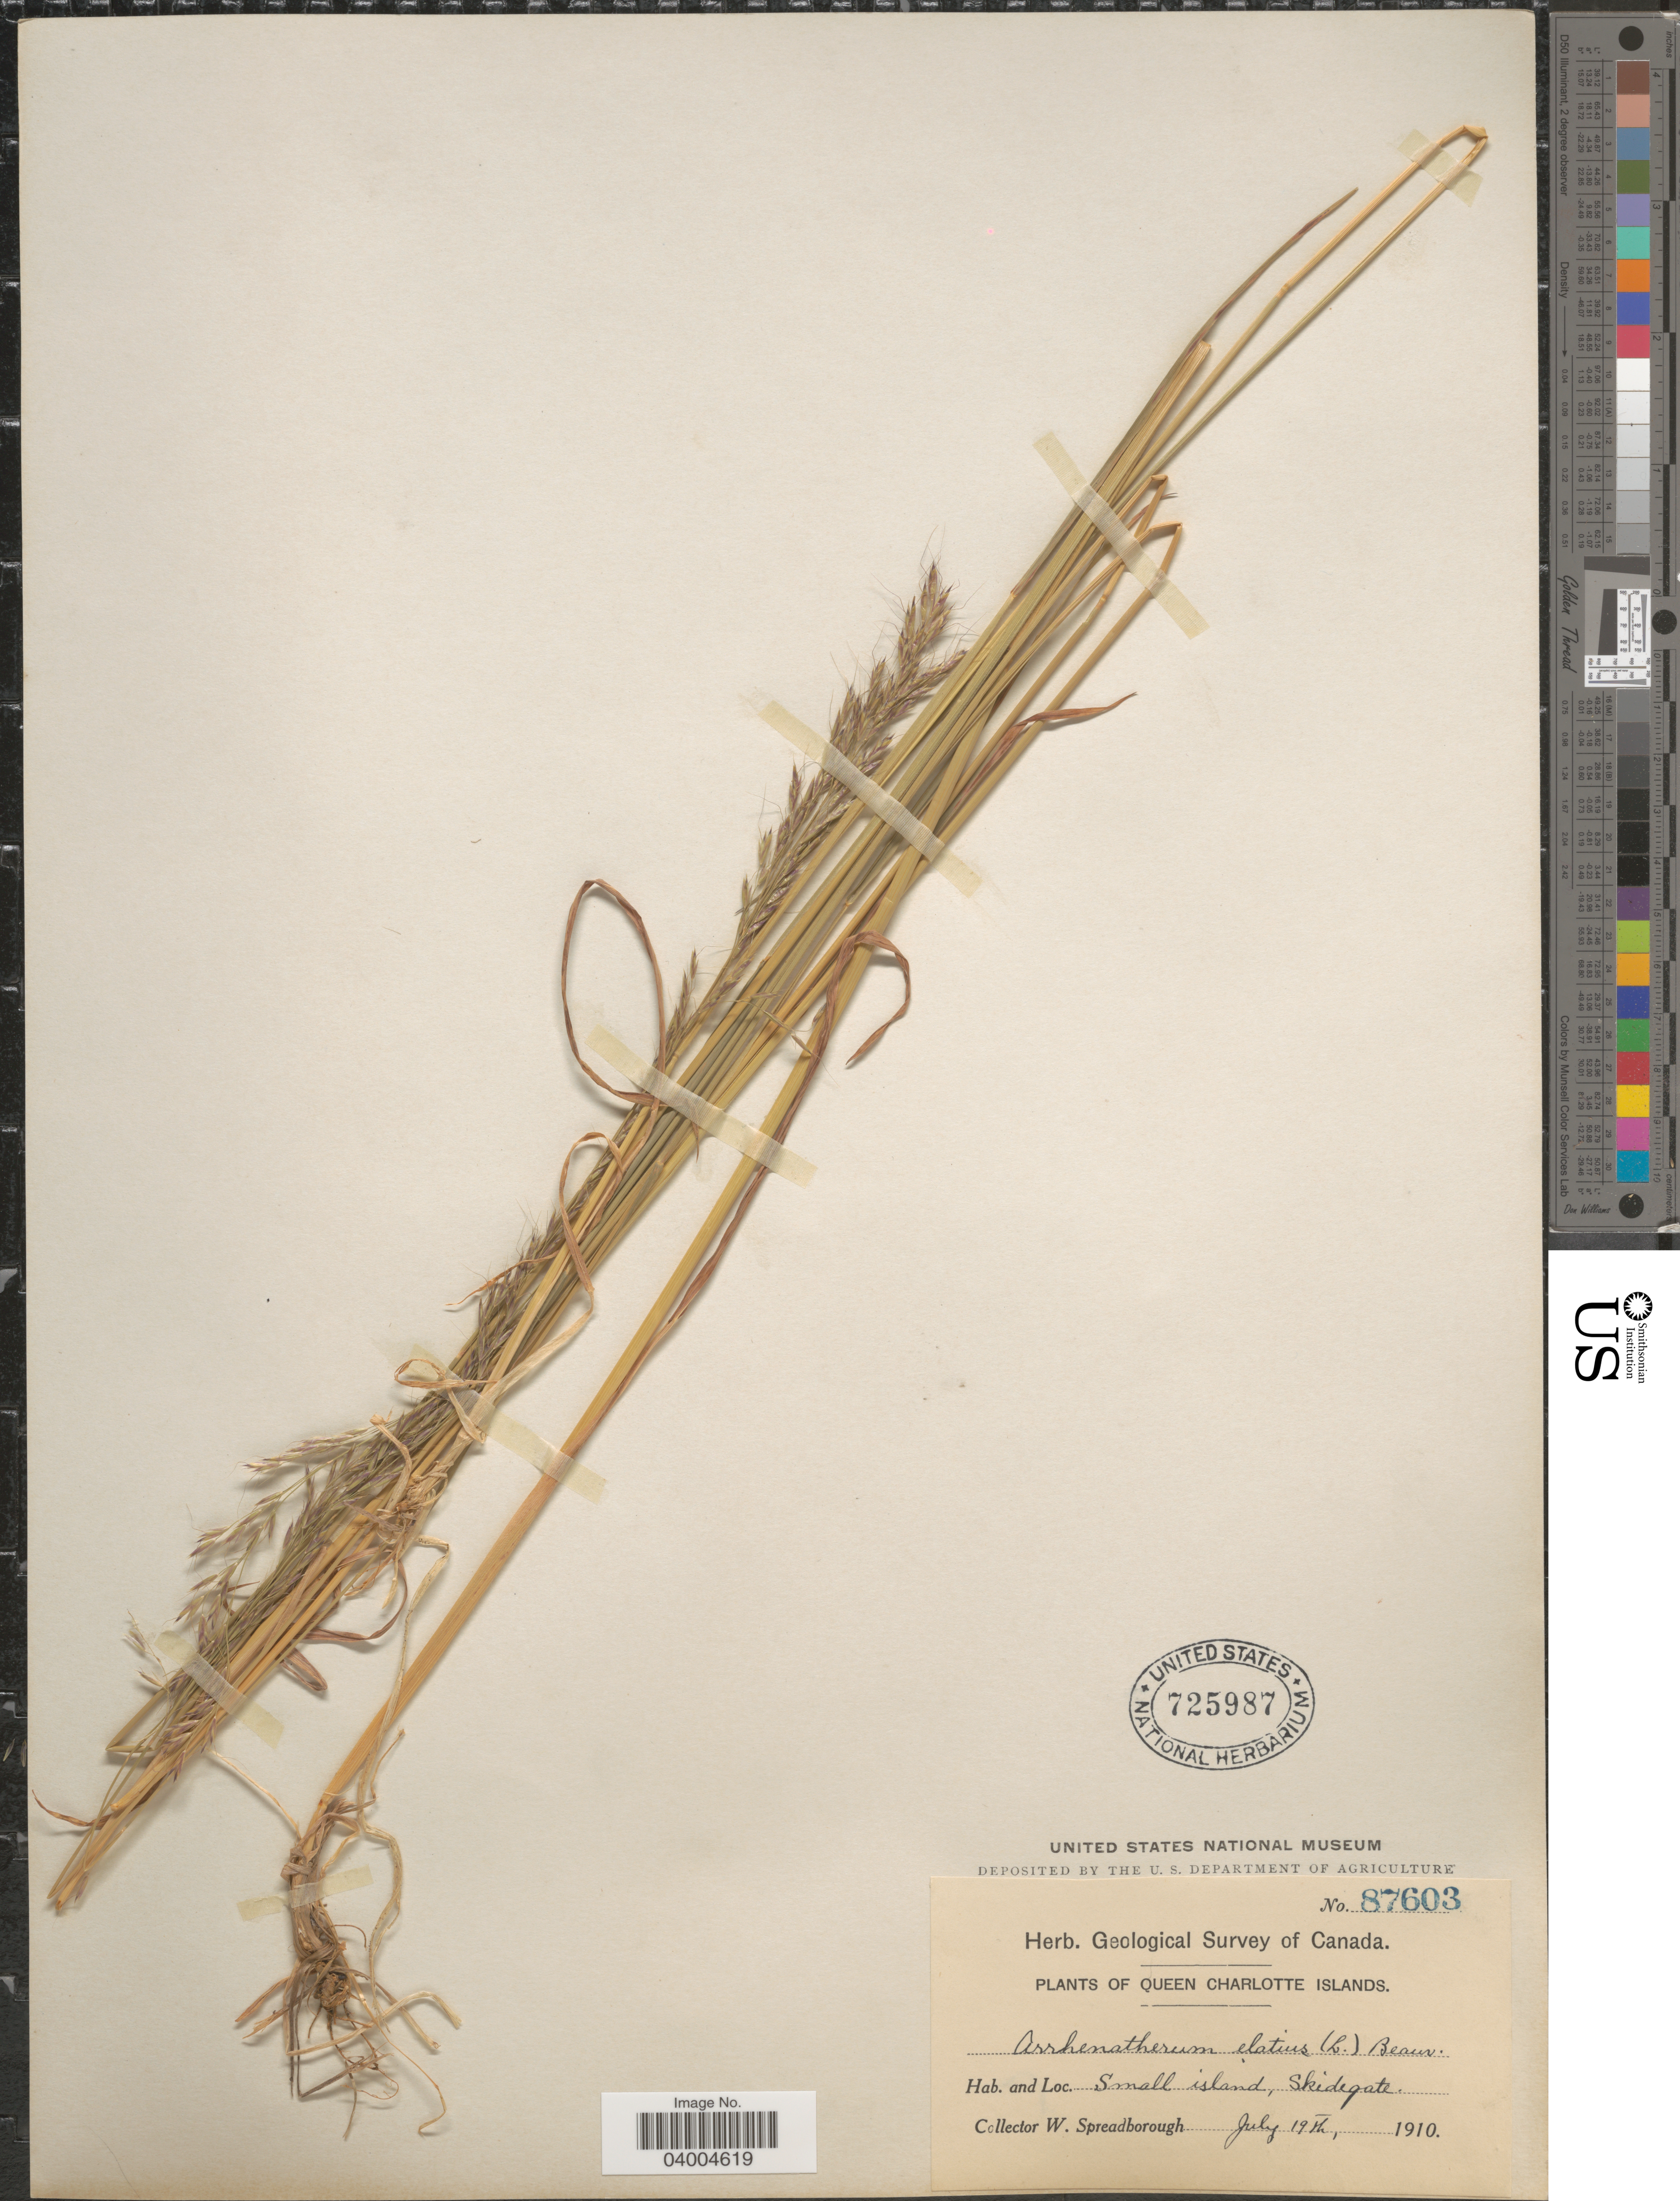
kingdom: Plantae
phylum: Tracheophyta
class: Liliopsida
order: Poales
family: Poaceae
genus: Arrhenatherum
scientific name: Arrhenatherum elatius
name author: (L.) J. Presl & C. Presl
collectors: W. Spreadborough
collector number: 87603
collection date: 1910-07-19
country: Canada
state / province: British Columbia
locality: Queen Charlotte Islands. Small island, Skidegate.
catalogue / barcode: US 725987